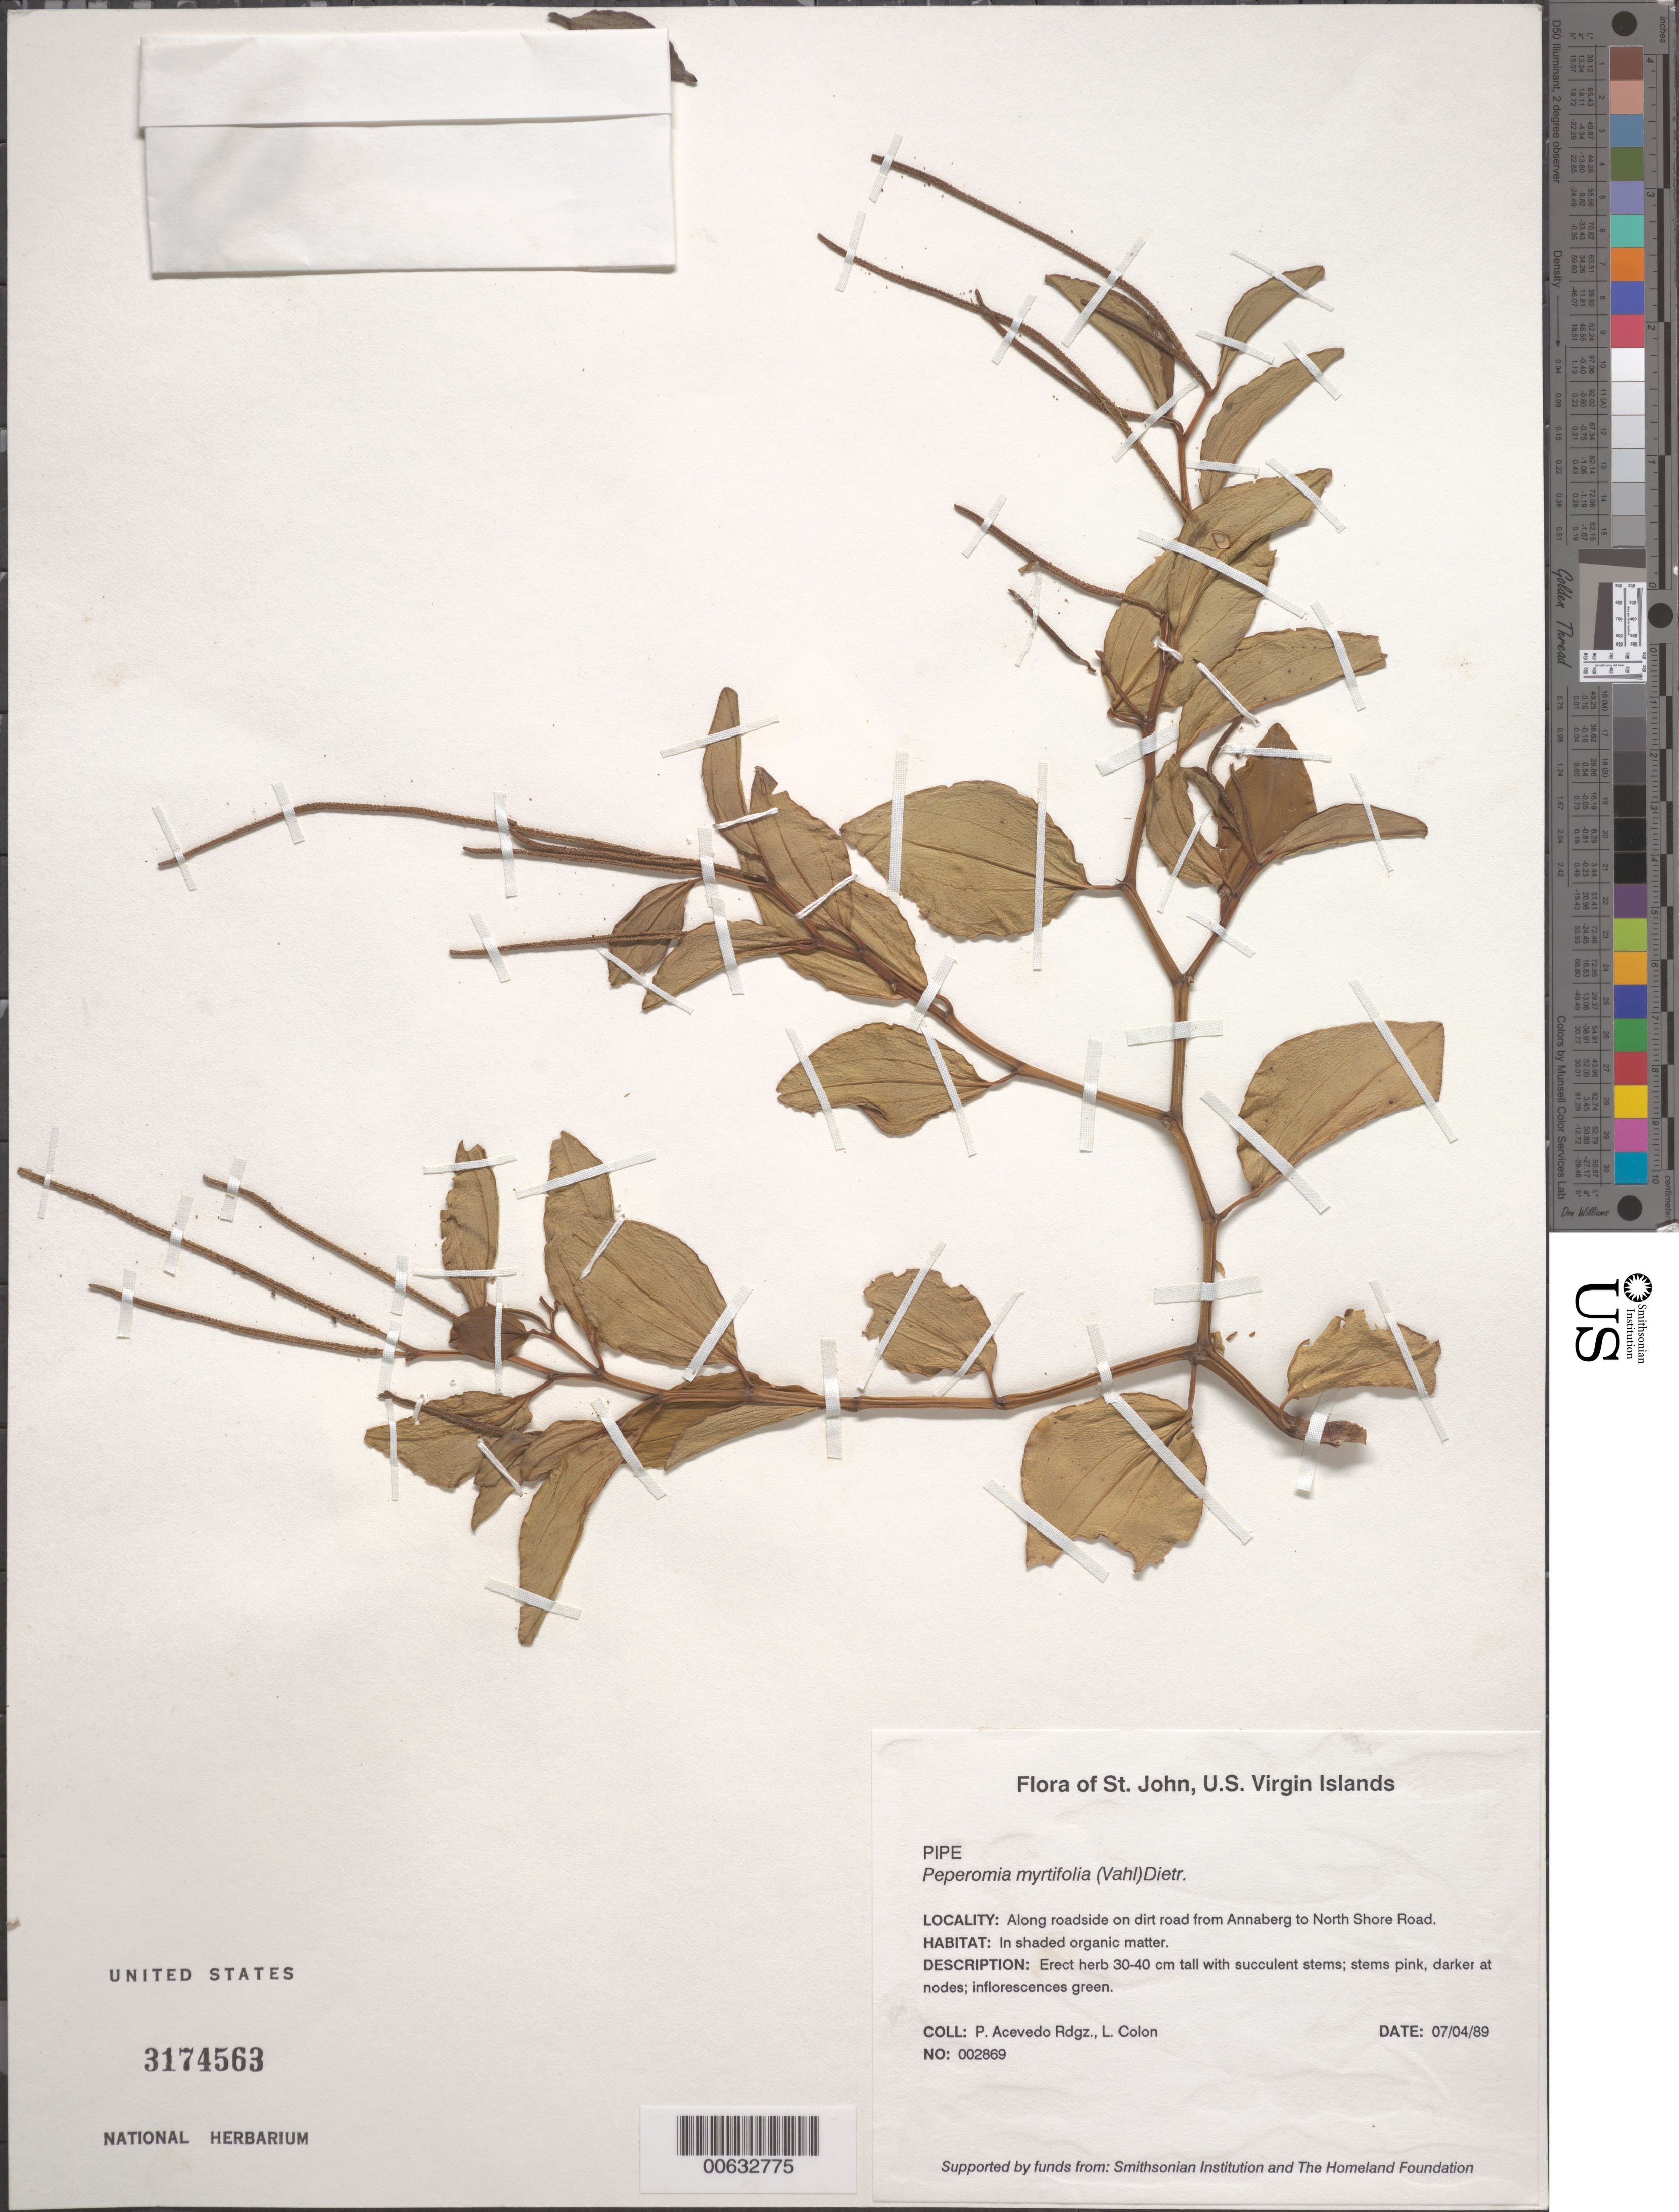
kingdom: Plantae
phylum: Tracheophyta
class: Magnoliopsida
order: Piperales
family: Piperaceae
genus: Peperomia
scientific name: Peperomia myrtifolia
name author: (Vahl) A. Dietr.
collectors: P. Acevedo-Rodr. & L. Colon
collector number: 002869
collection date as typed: Transcribed d/m/y: 7/4/89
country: U.S. Virgin Islands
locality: St. John. Along roadside on firt road from Annaberg to North Shore Road.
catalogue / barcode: US 3174563